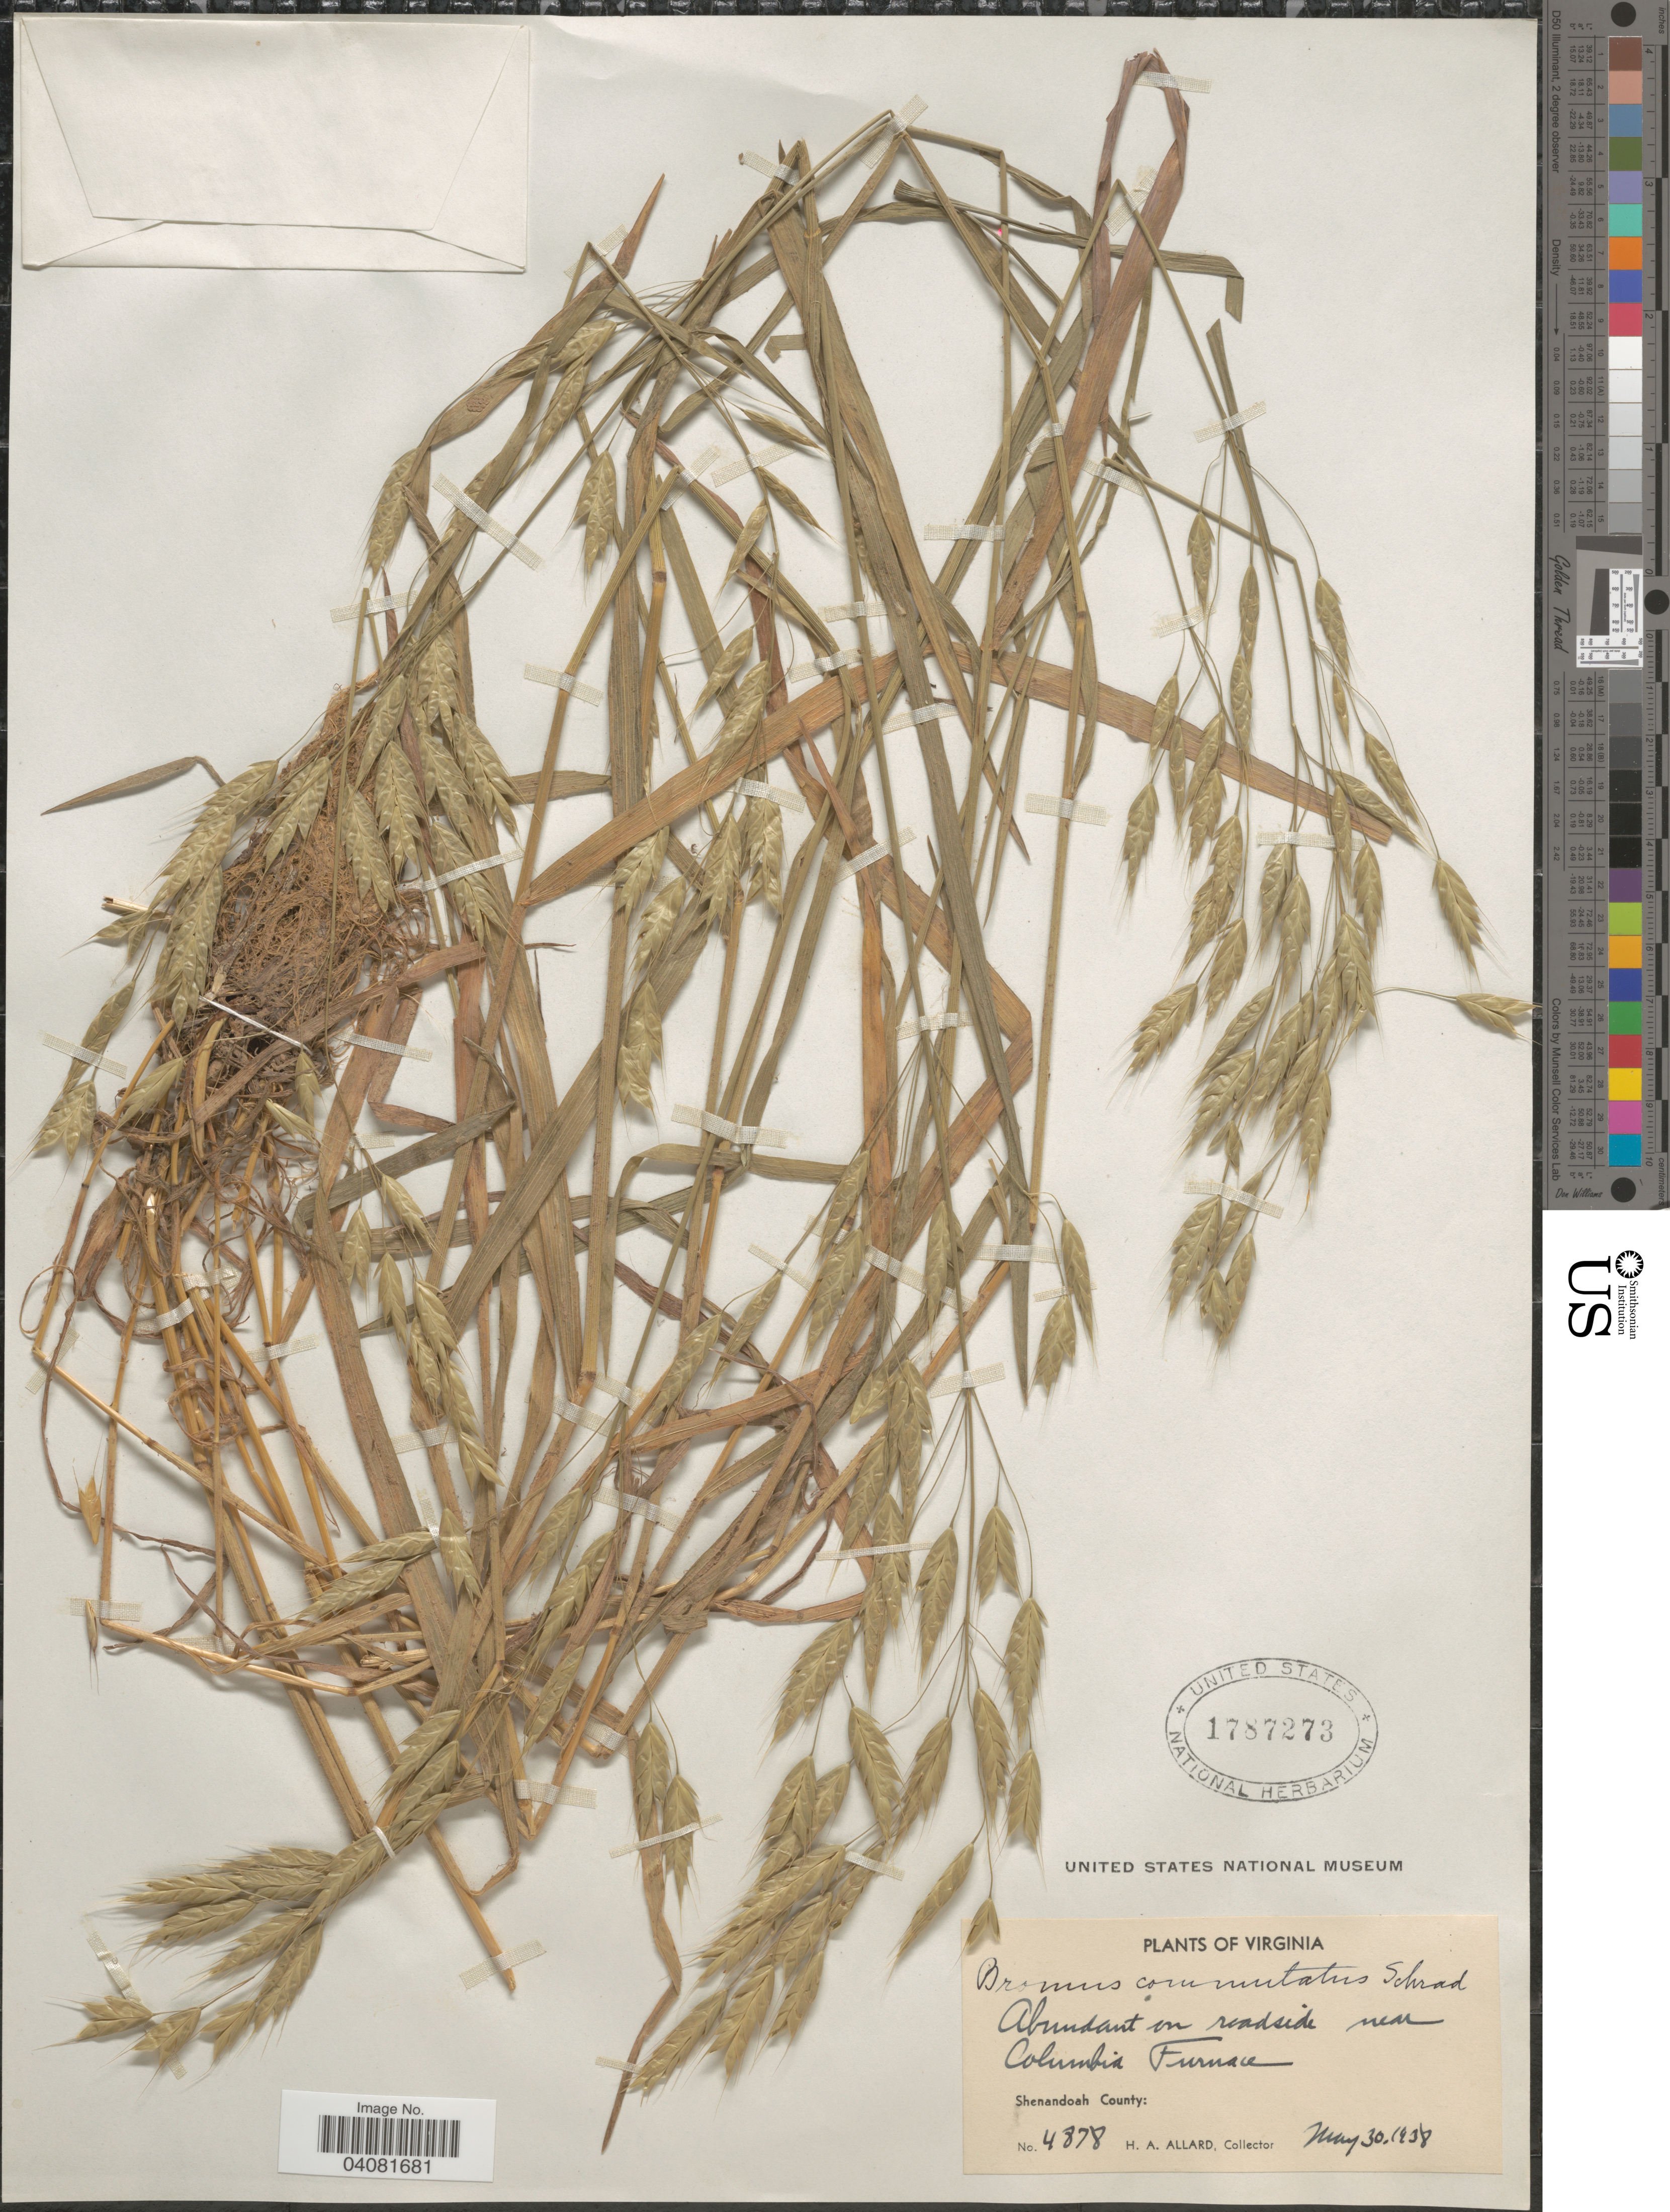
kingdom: Plantae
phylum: Tracheophyta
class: Liliopsida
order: Poales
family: Poaceae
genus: Bromus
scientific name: Bromus commutatus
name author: Schrad.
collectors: H. A. Allard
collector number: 4878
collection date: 1938-05-30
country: United States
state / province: Virginia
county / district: Shenandoah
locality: Abundant on roadside near Columbia Furnace. Shenandoah County.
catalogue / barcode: US 1787273